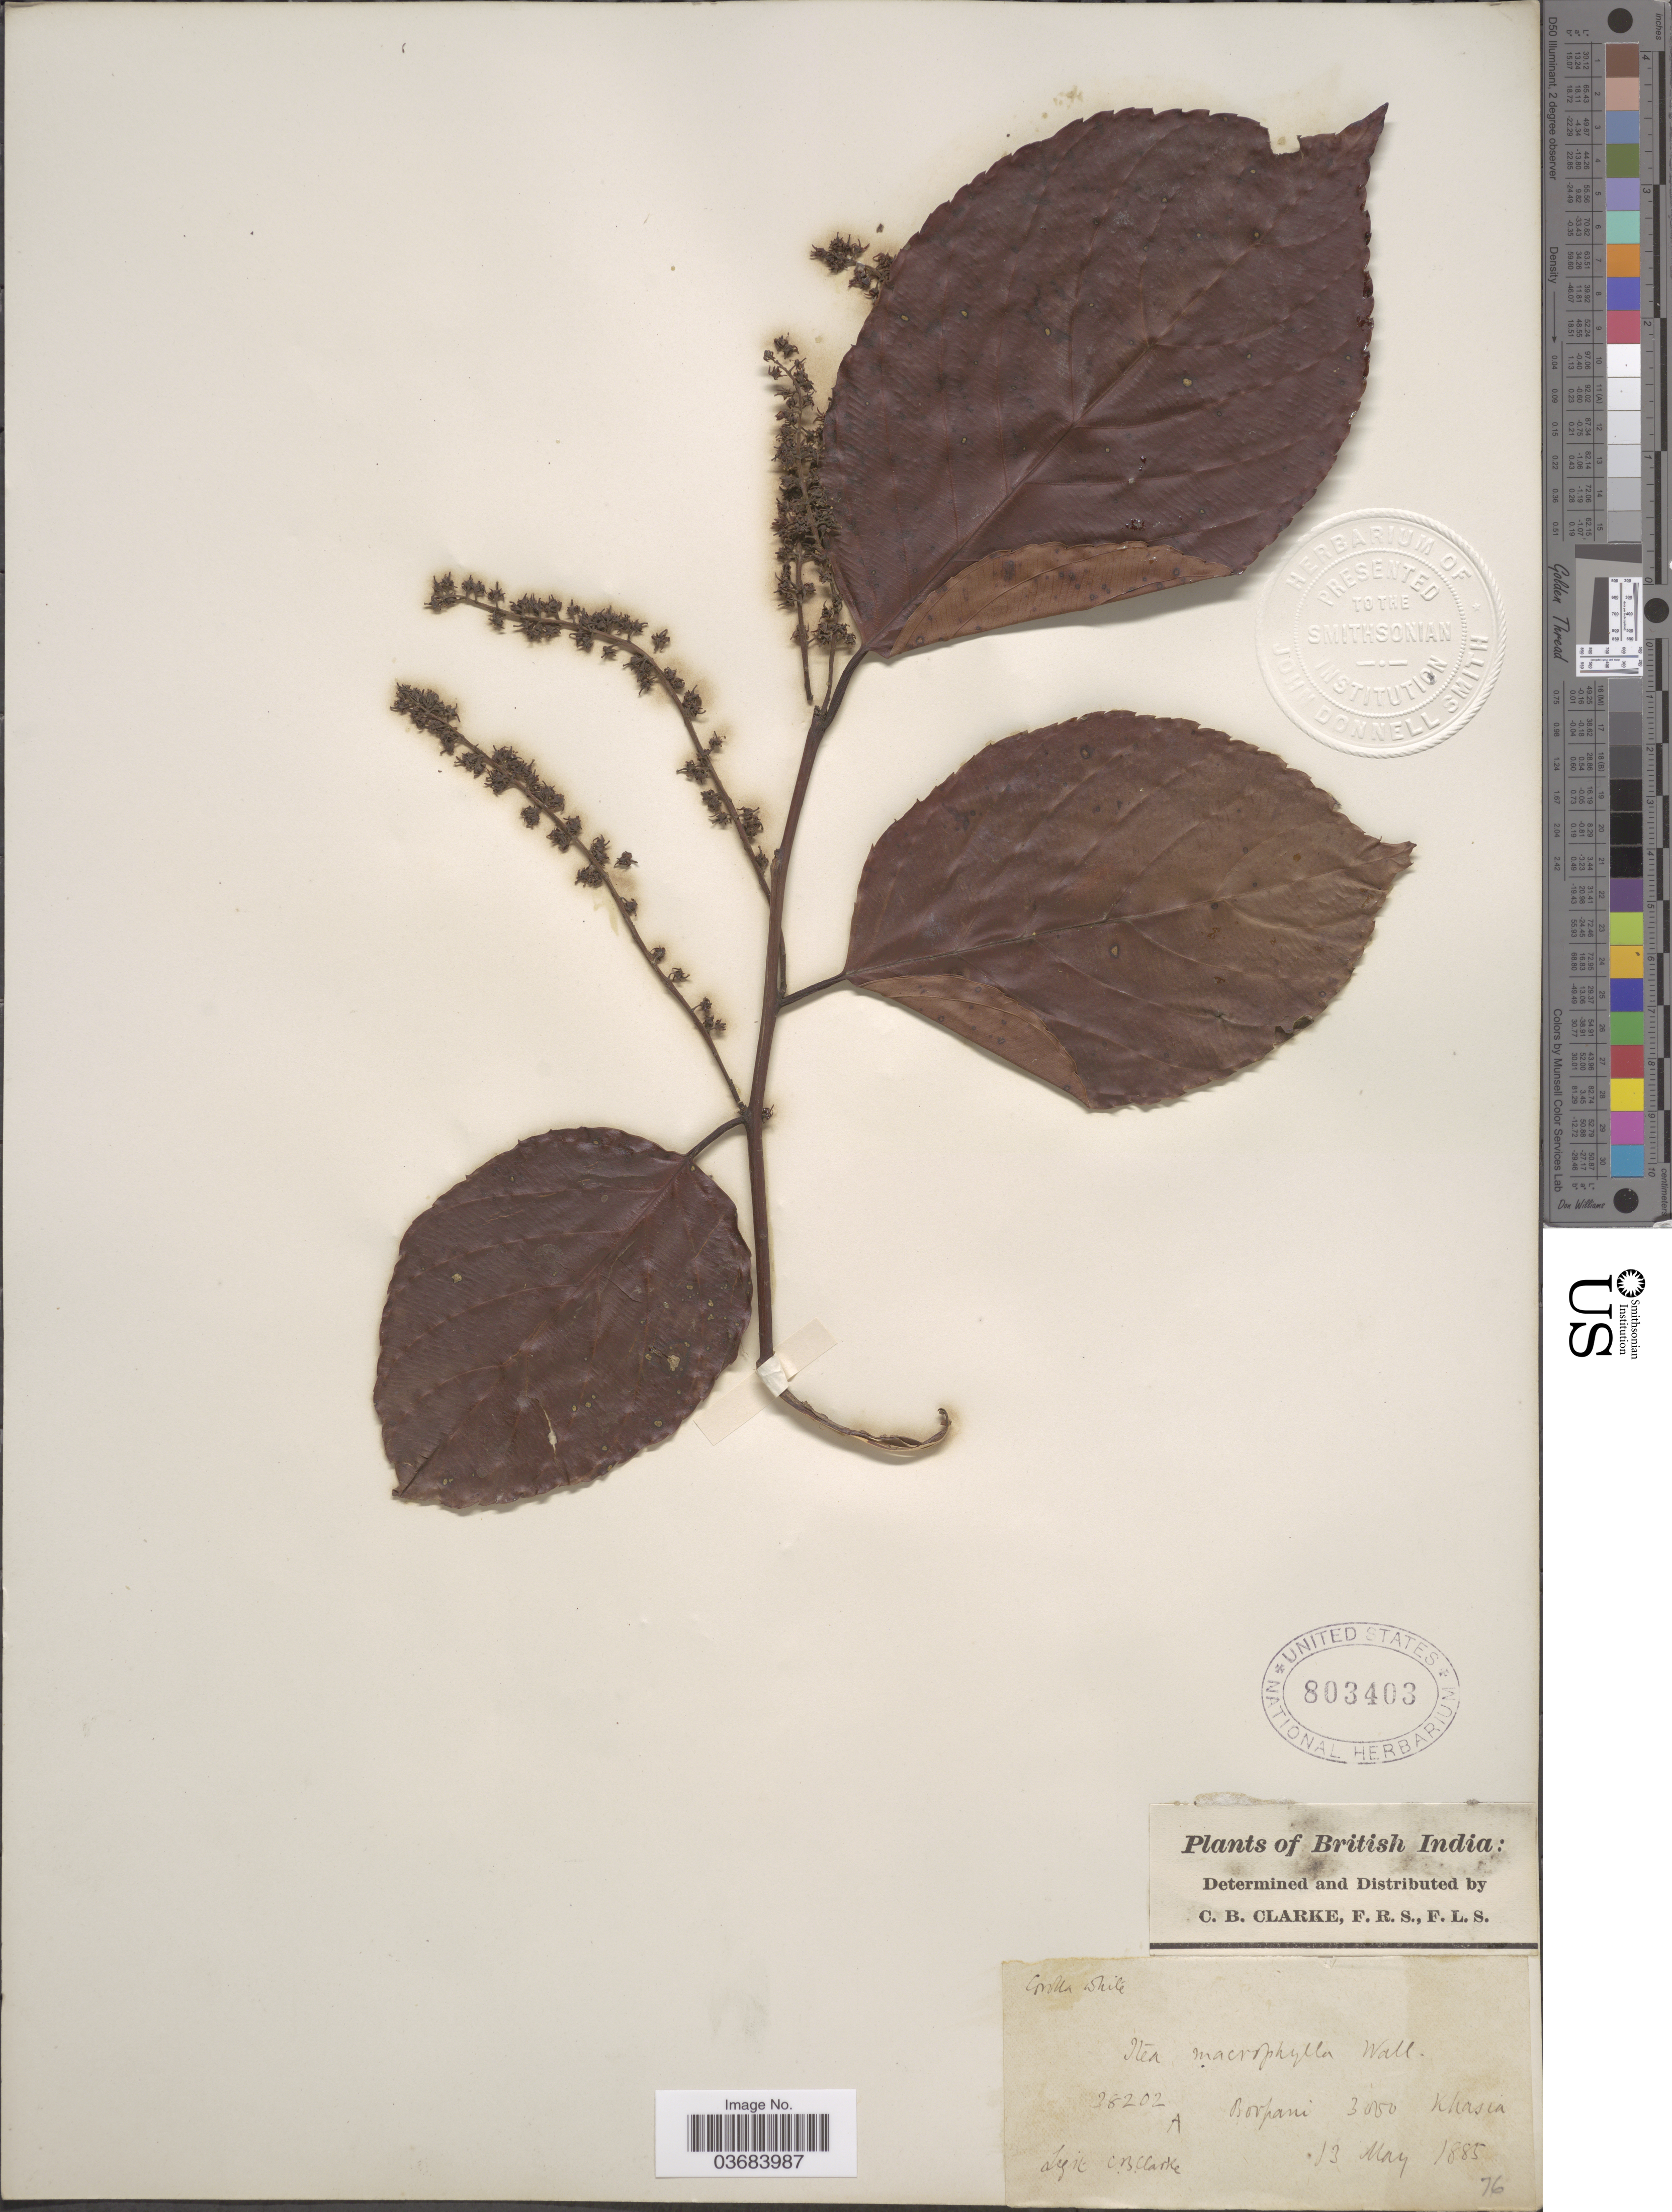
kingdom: Plantae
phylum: Tracheophyta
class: Magnoliopsida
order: Saxifragales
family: Iteaceae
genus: Itea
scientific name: Itea macrophylla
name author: Wall.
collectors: C. B. Clarke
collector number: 28202A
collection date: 1885-05-13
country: India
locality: British India. Shillong. Khasia.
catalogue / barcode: US 803403